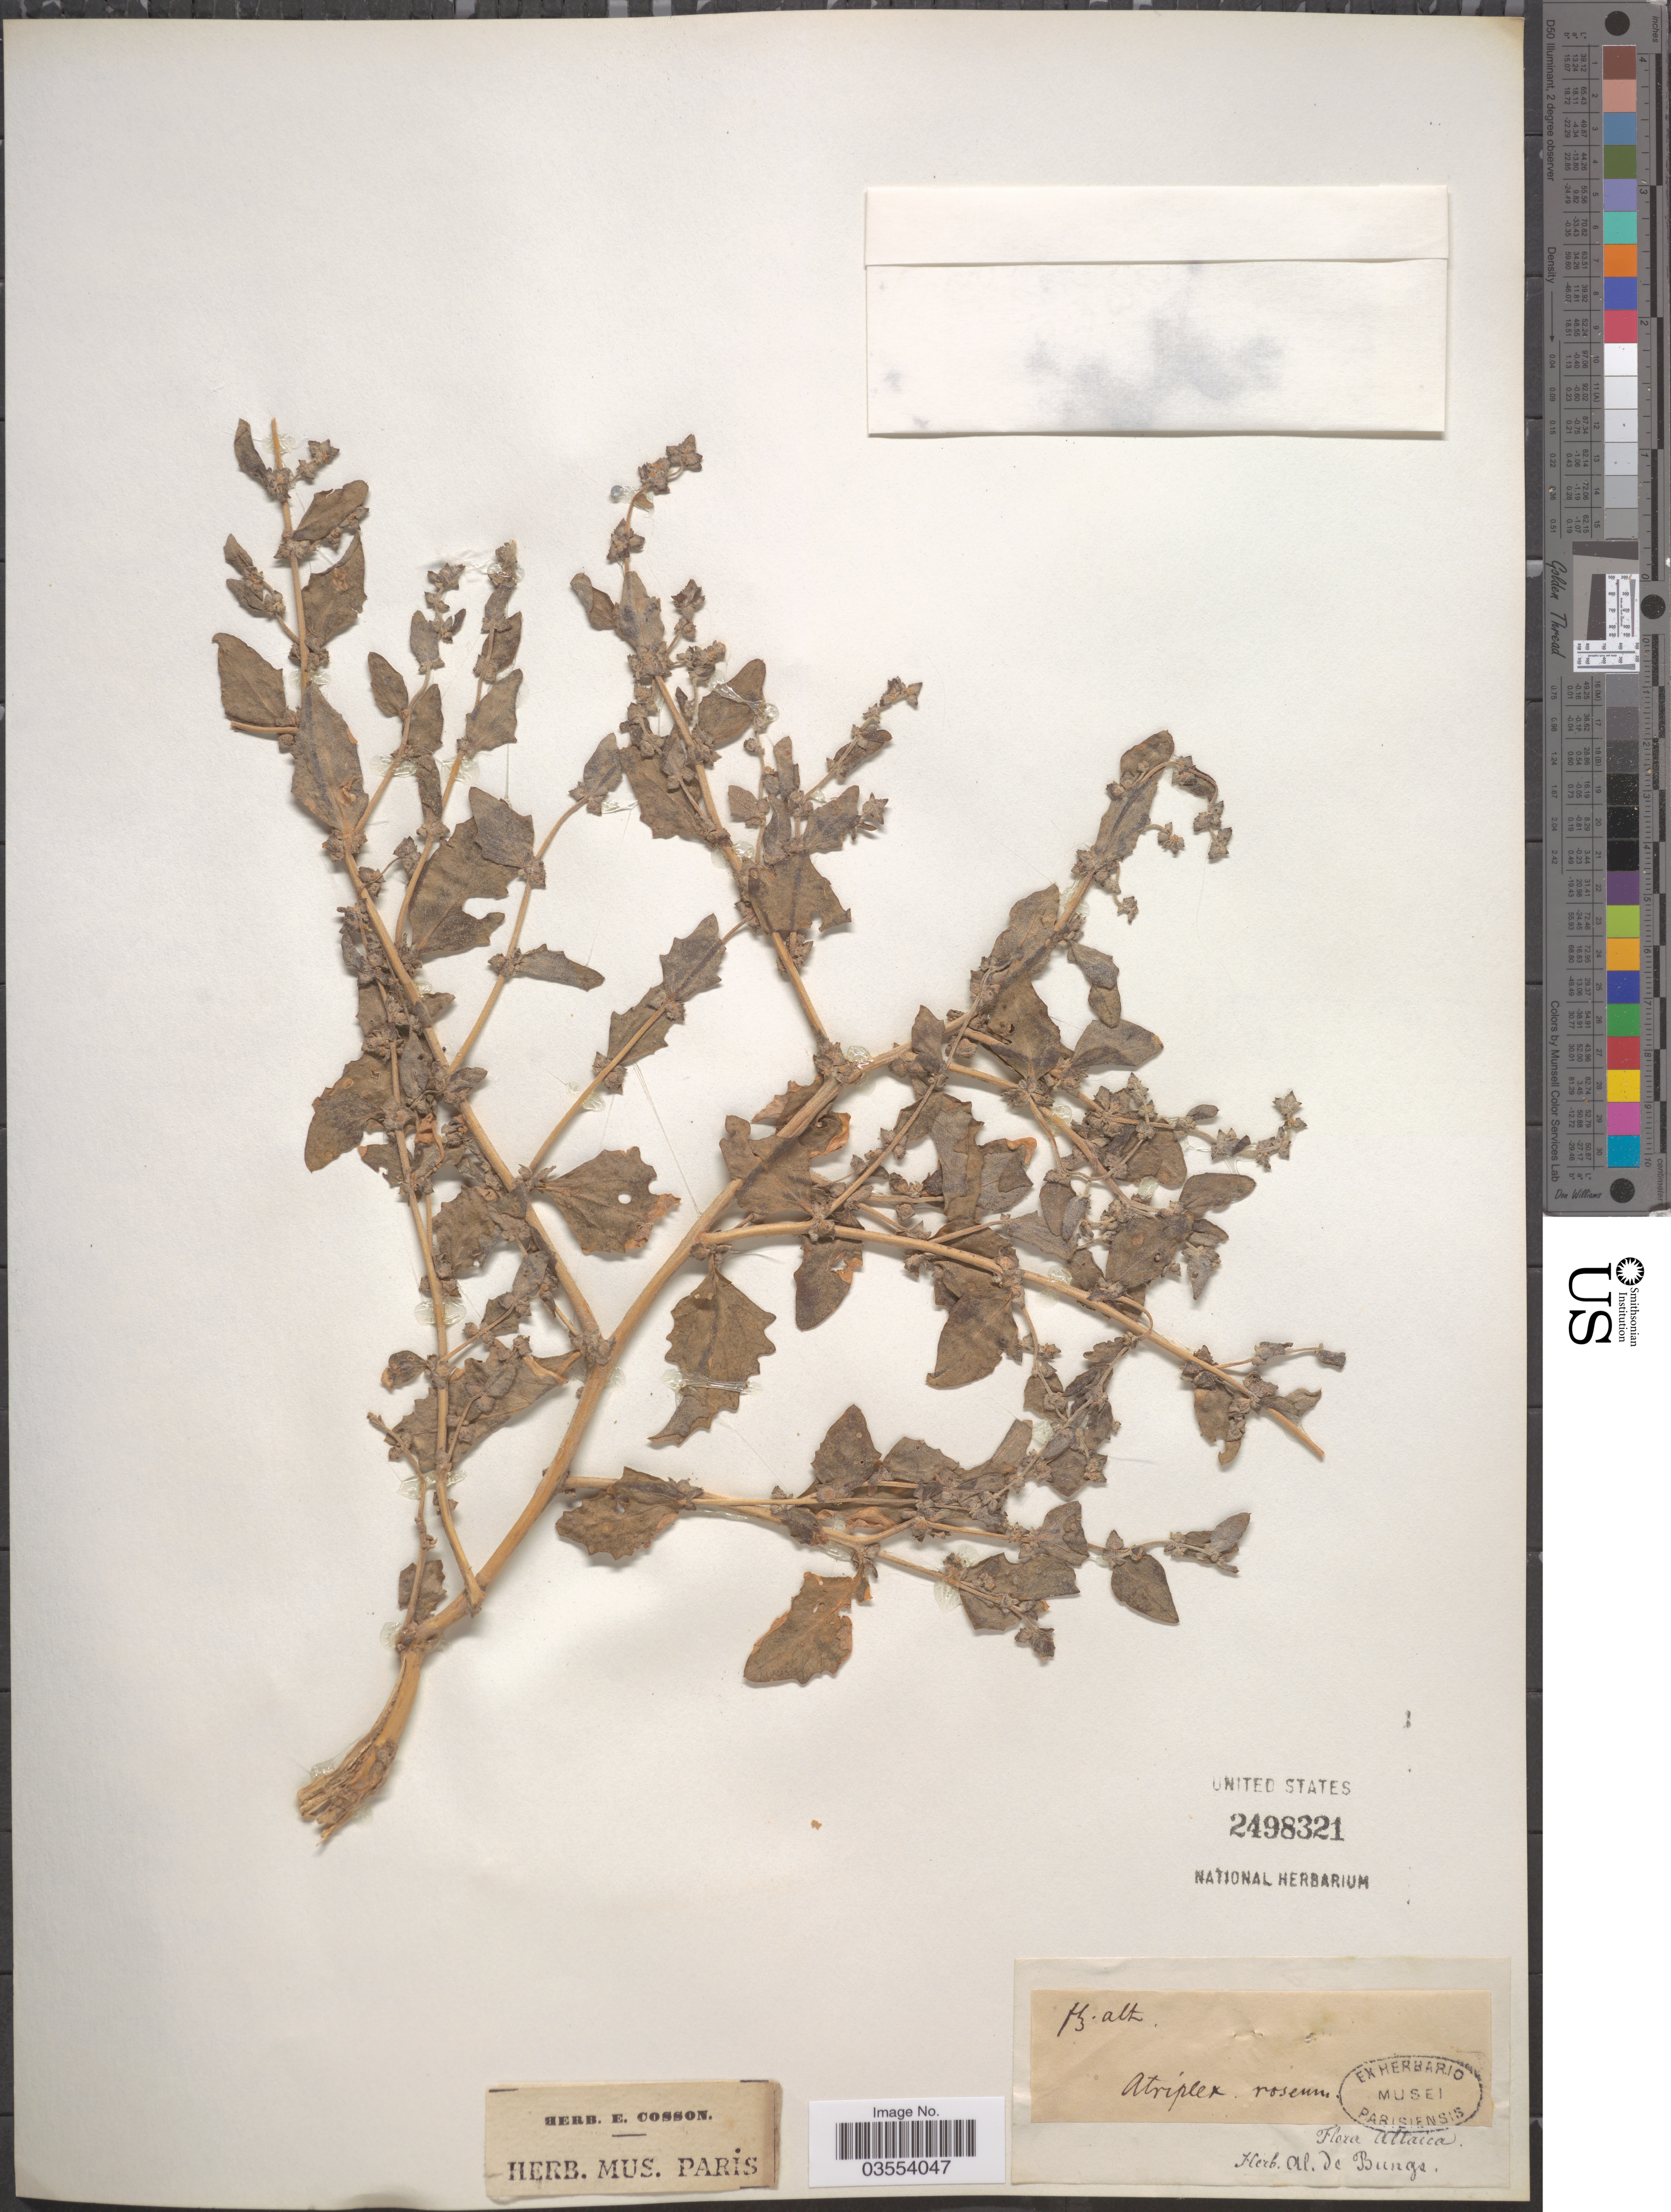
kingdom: Plantae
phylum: Tracheophyta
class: Magnoliopsida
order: Caryophyllales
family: Amaranthaceae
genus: Atriplex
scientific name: Atriplex rosea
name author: L.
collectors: ex herb. Al. de Bung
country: Russian Federation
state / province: Altai Republic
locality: Altaica.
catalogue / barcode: US 2498321